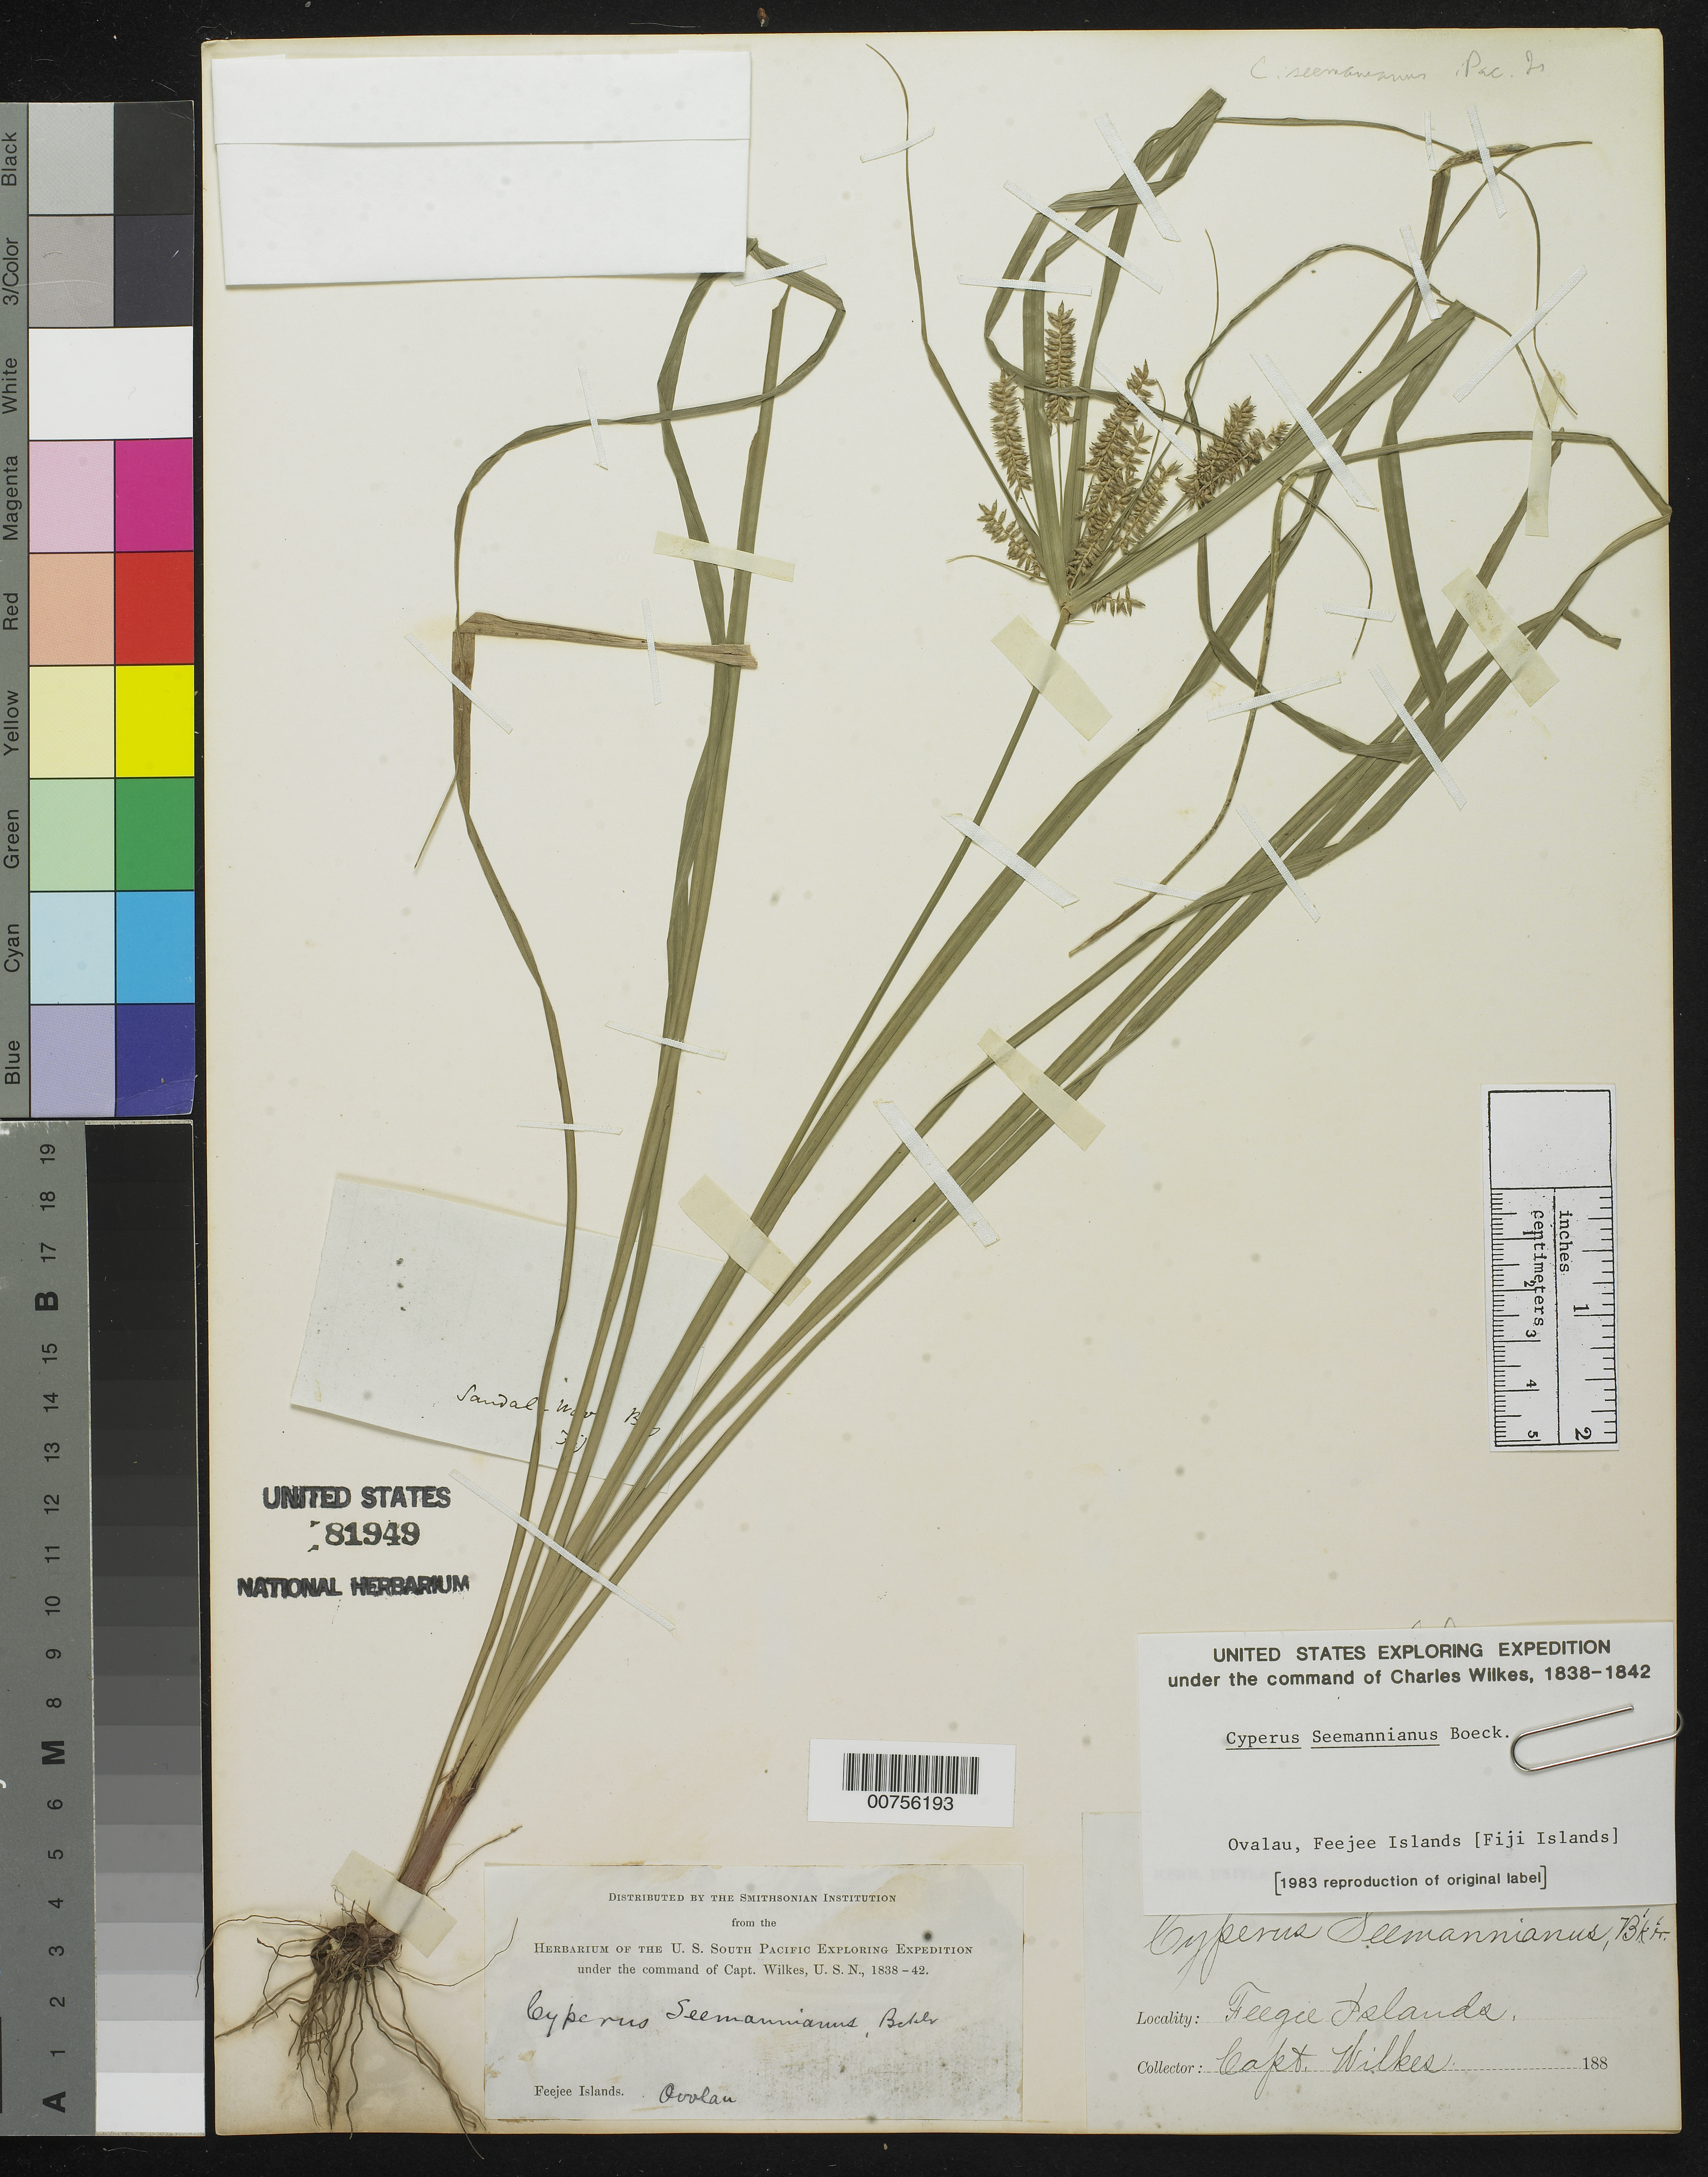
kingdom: Plantae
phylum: Tracheophyta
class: Liliopsida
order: Poales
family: Cyperaceae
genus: Cyperus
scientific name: Cyperus seemannianus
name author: Boeckeler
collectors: Wilkes Explor. Exped.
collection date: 1838/1842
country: Fiji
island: Fulaga [Fulanga]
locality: Ovalau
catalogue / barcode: US 81949